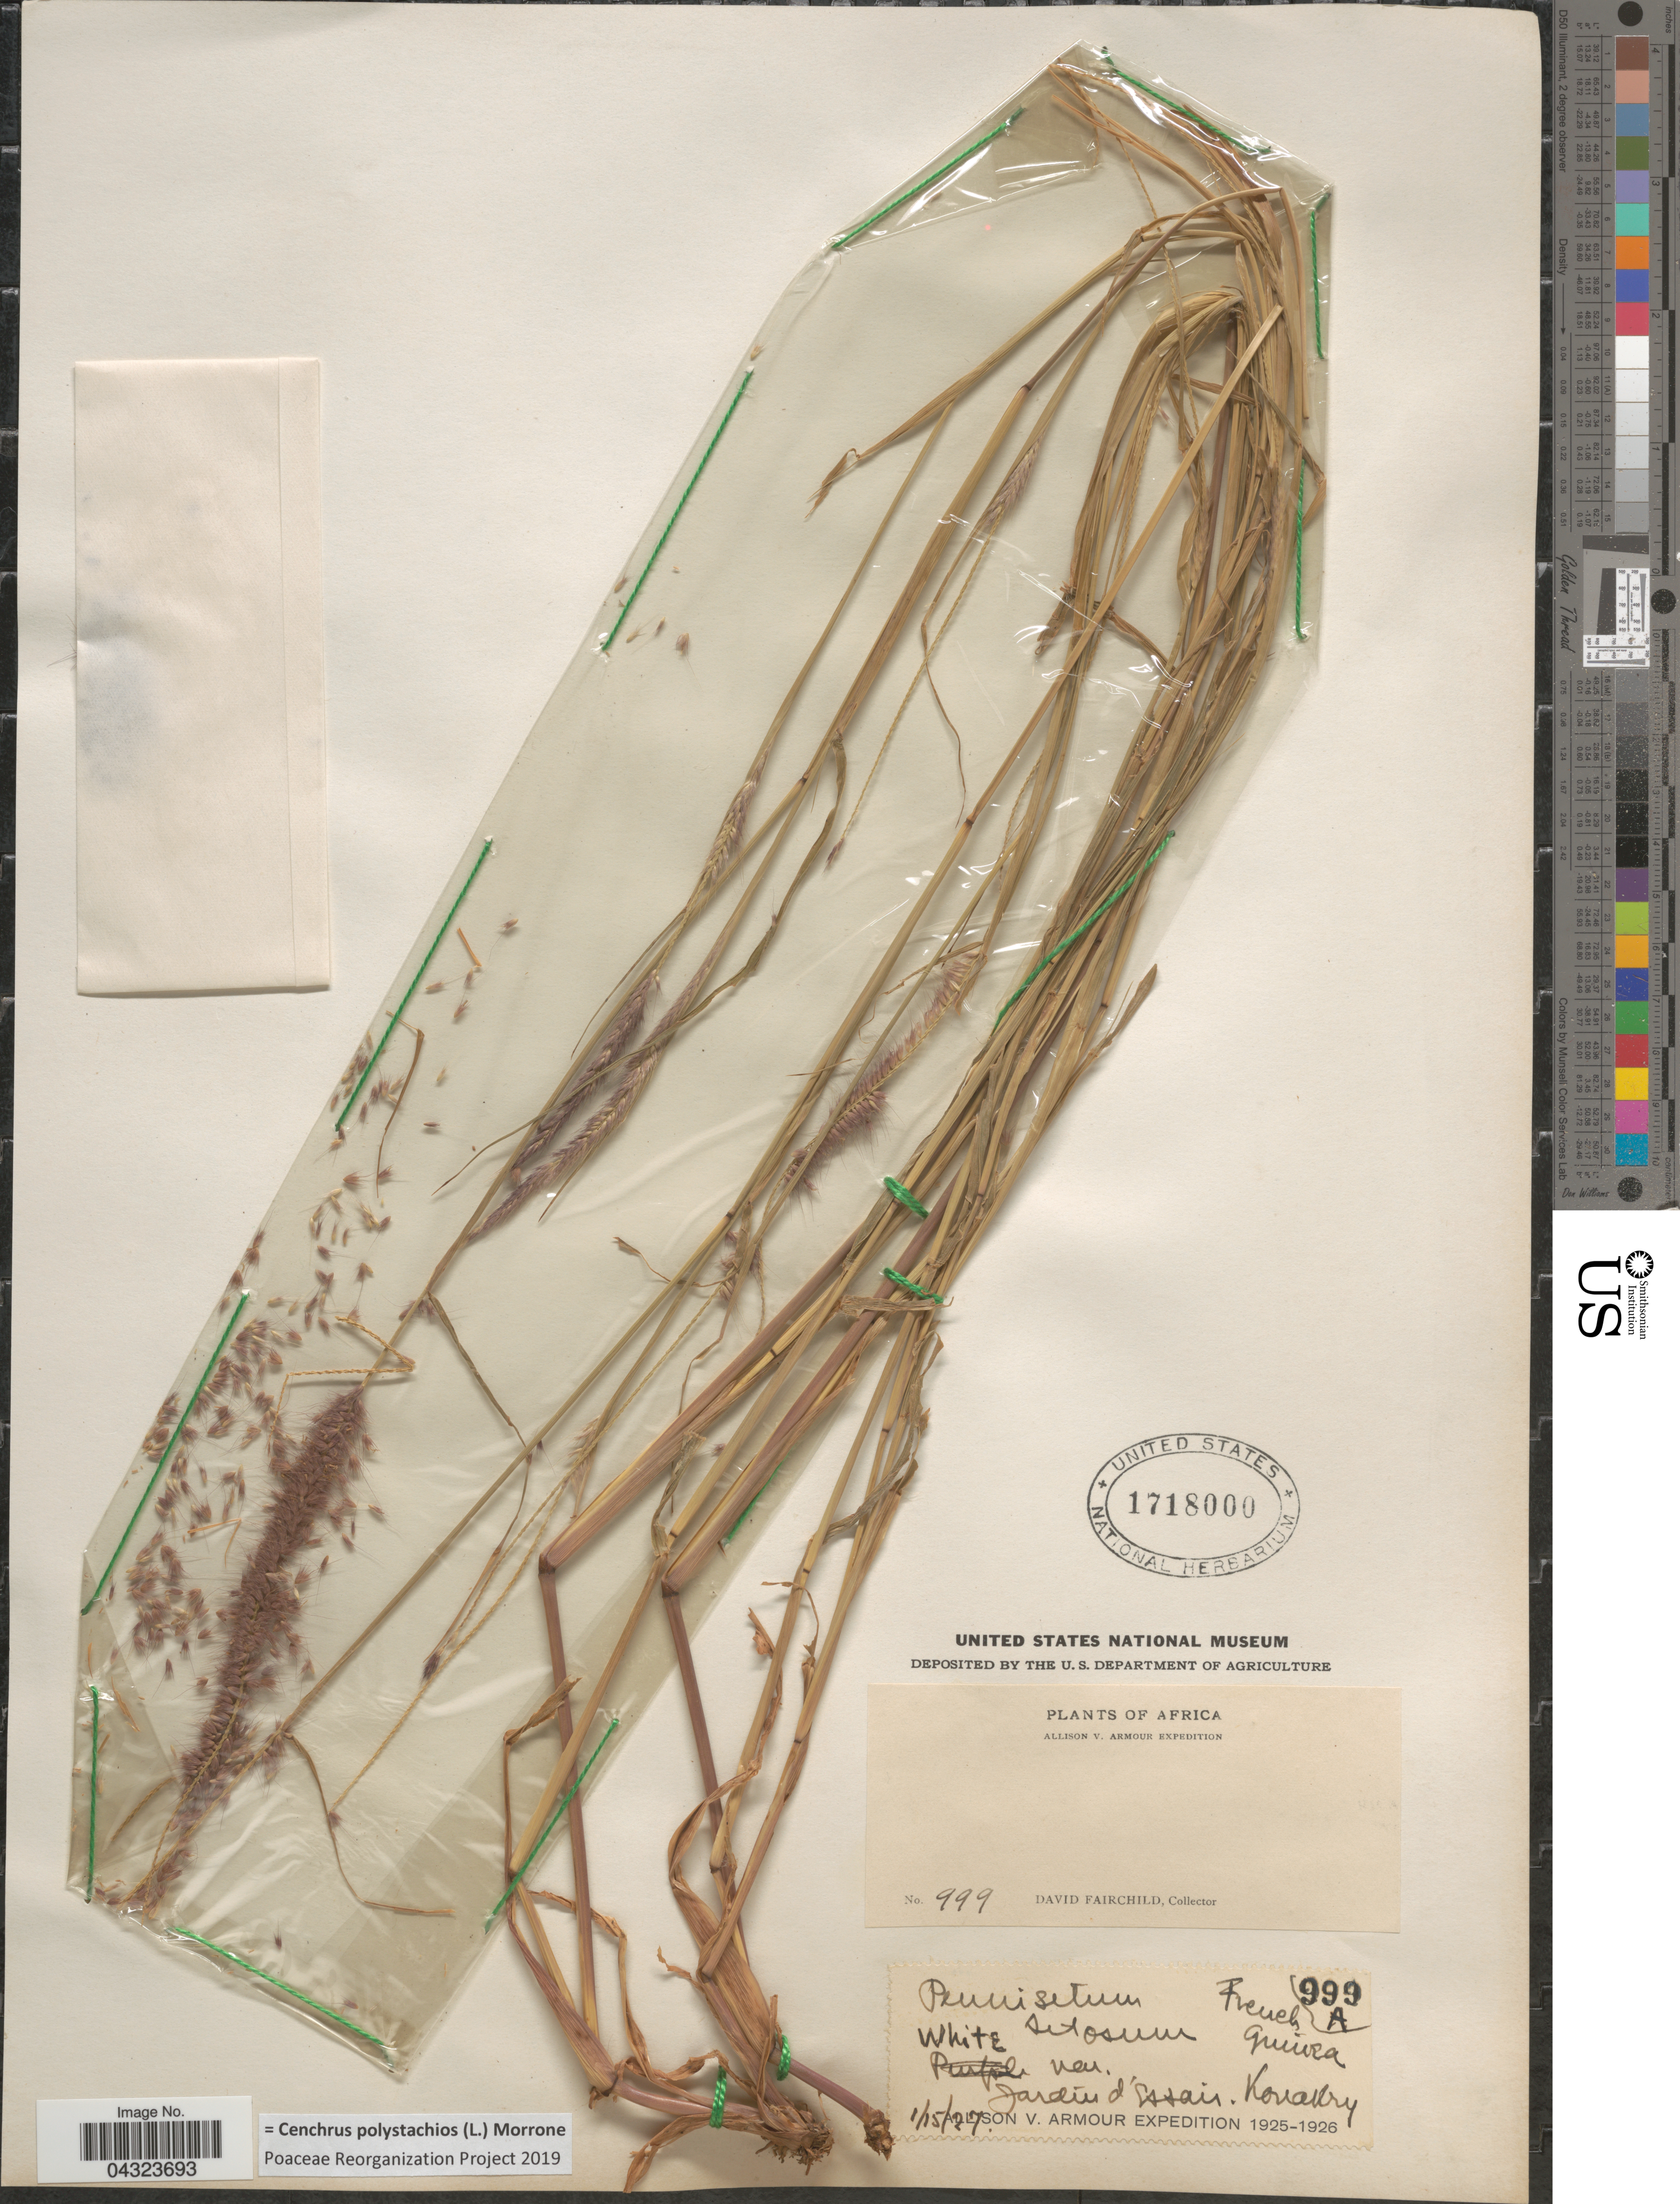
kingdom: Plantae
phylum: Tracheophyta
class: Liliopsida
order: Poales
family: Poaceae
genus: Cenchrus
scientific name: Cenchrus polystachios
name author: (L.) Morrone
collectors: D. Fairchild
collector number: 999A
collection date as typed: Transcribed d/m/y: 15/1/27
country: Guinea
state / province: Conakry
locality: Jardin d'Essais. Konakry. Allison V. Armour Expedition 1925-1926.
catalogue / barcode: US 1718000